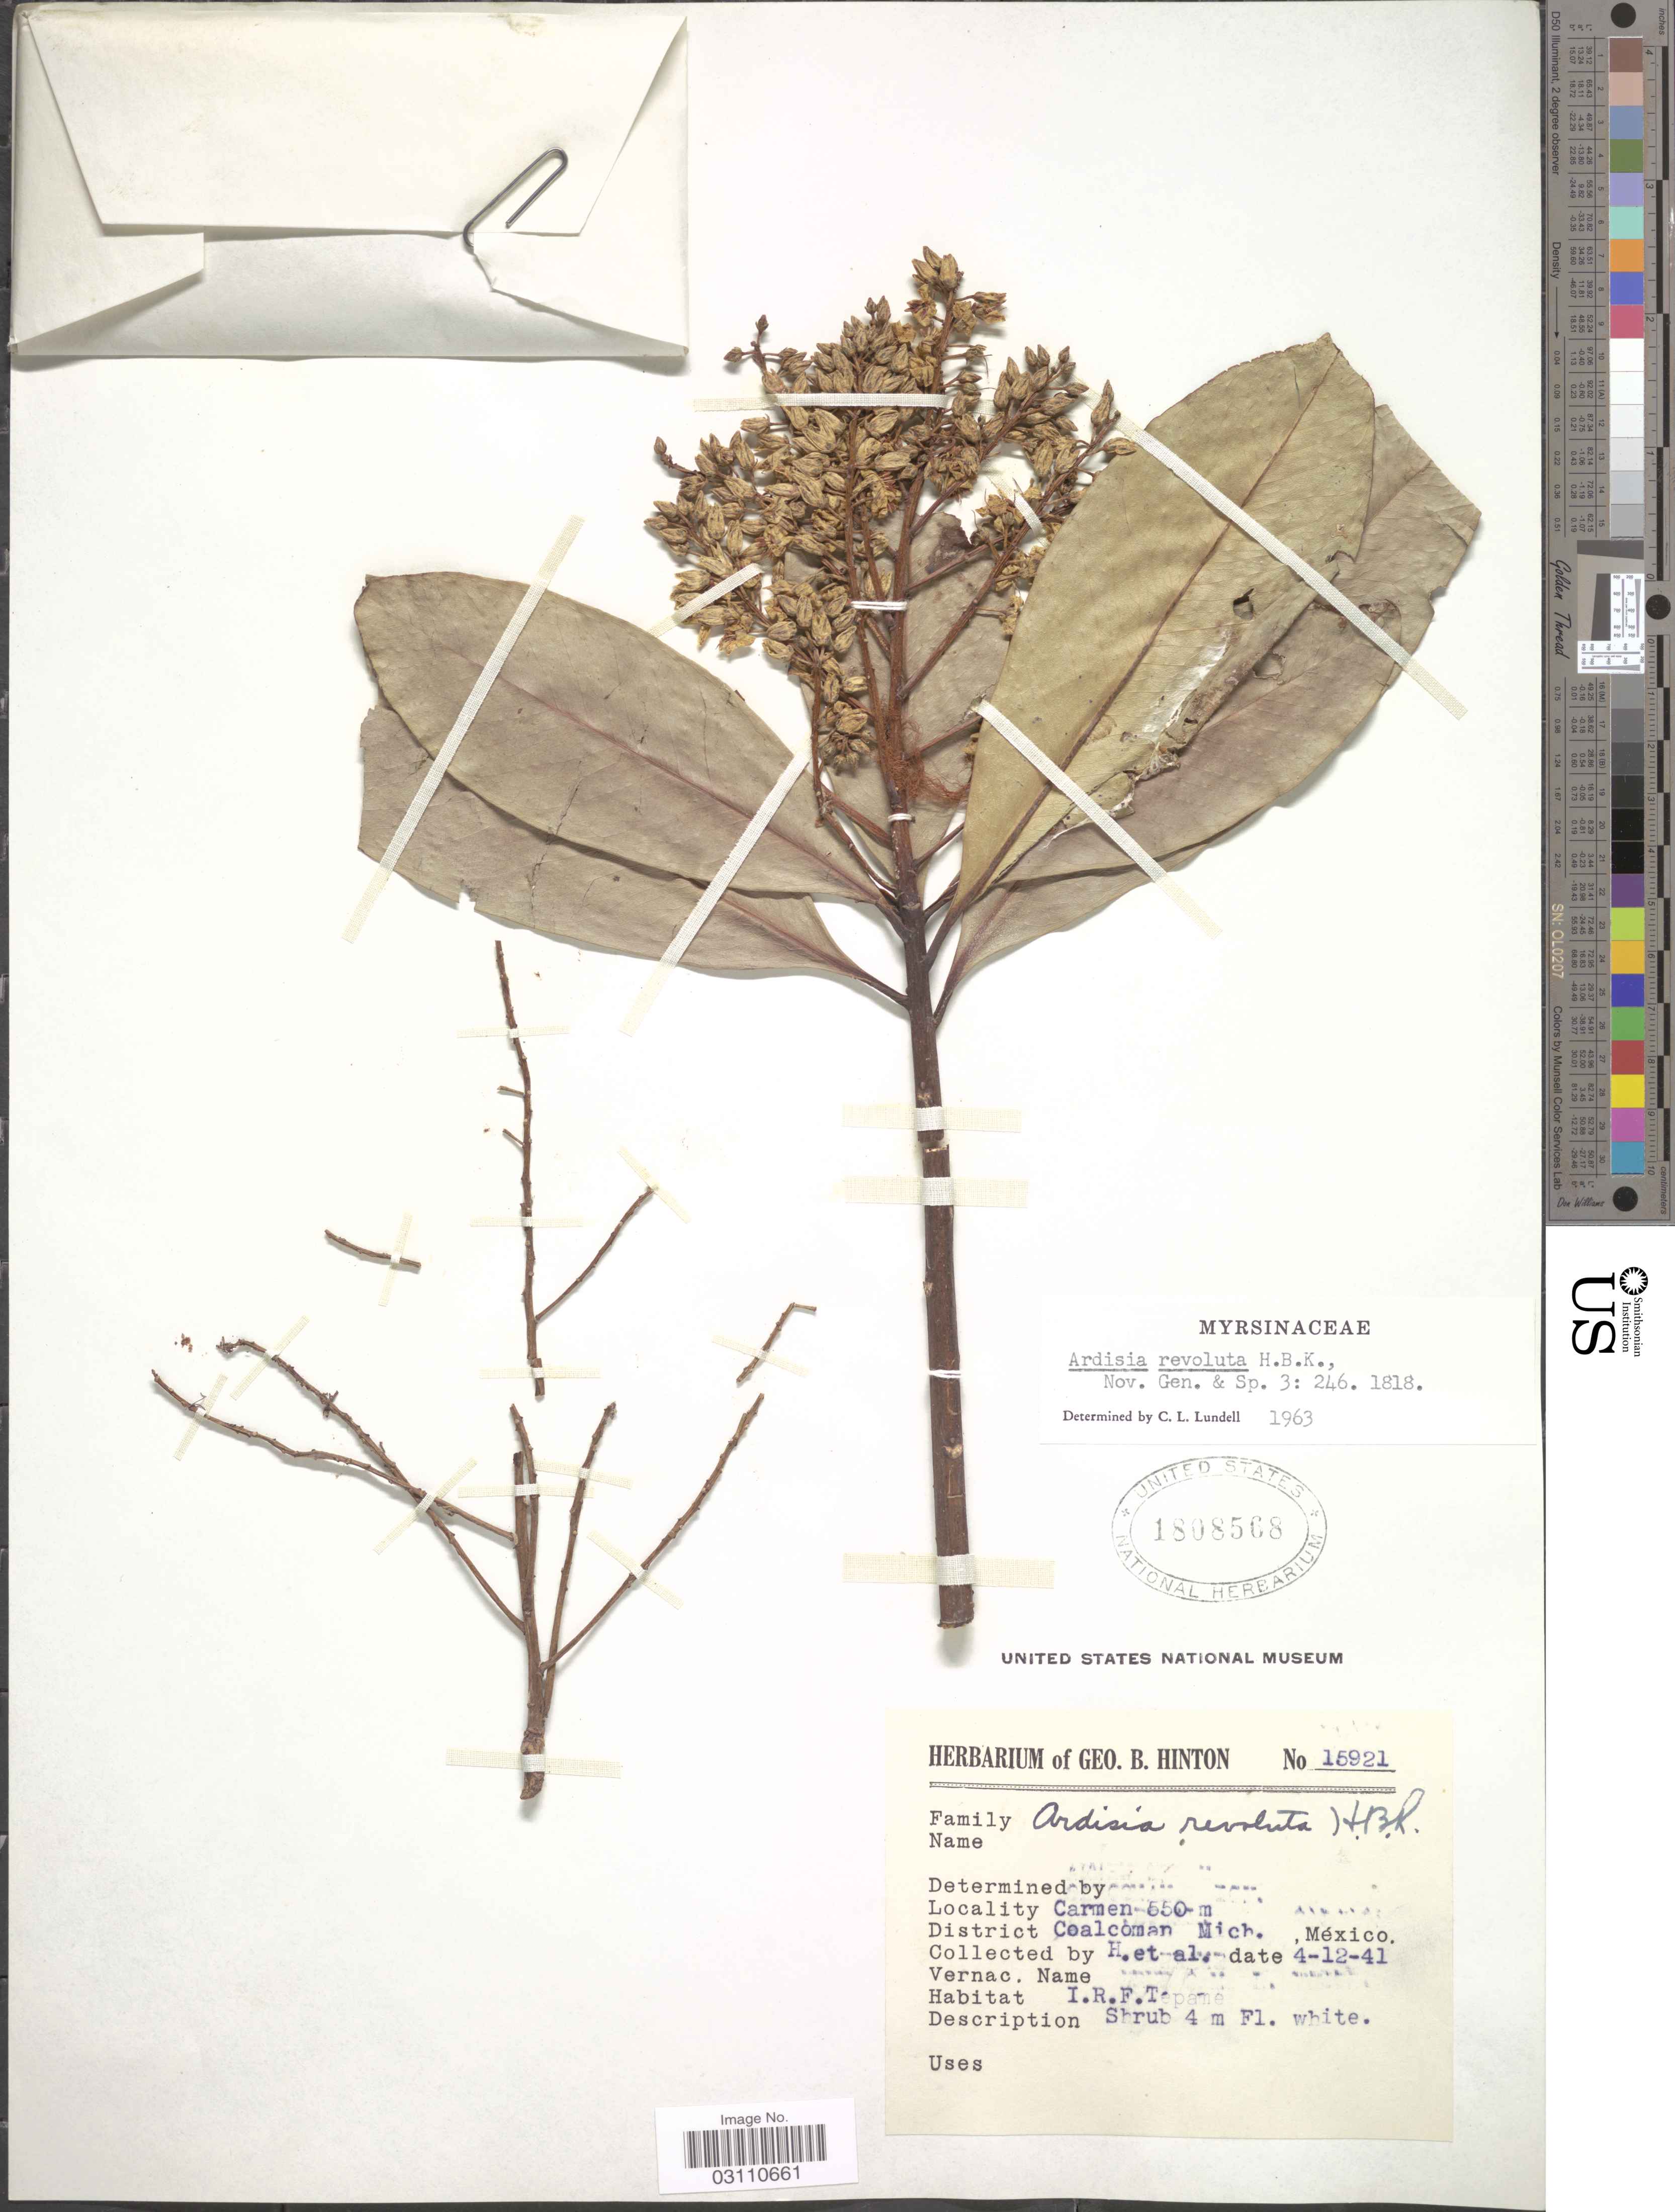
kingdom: Plantae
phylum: Tracheophyta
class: Magnoliopsida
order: Ericales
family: Primulaceae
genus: Ardisia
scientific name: Ardisia revoluta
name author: Kunth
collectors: G. B. Hinton & et al.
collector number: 15921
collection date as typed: Transcribed d/m/y: 4/12/41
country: Mexico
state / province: Michoacán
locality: Carmen, District Coalcoman.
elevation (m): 550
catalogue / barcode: US 1808568